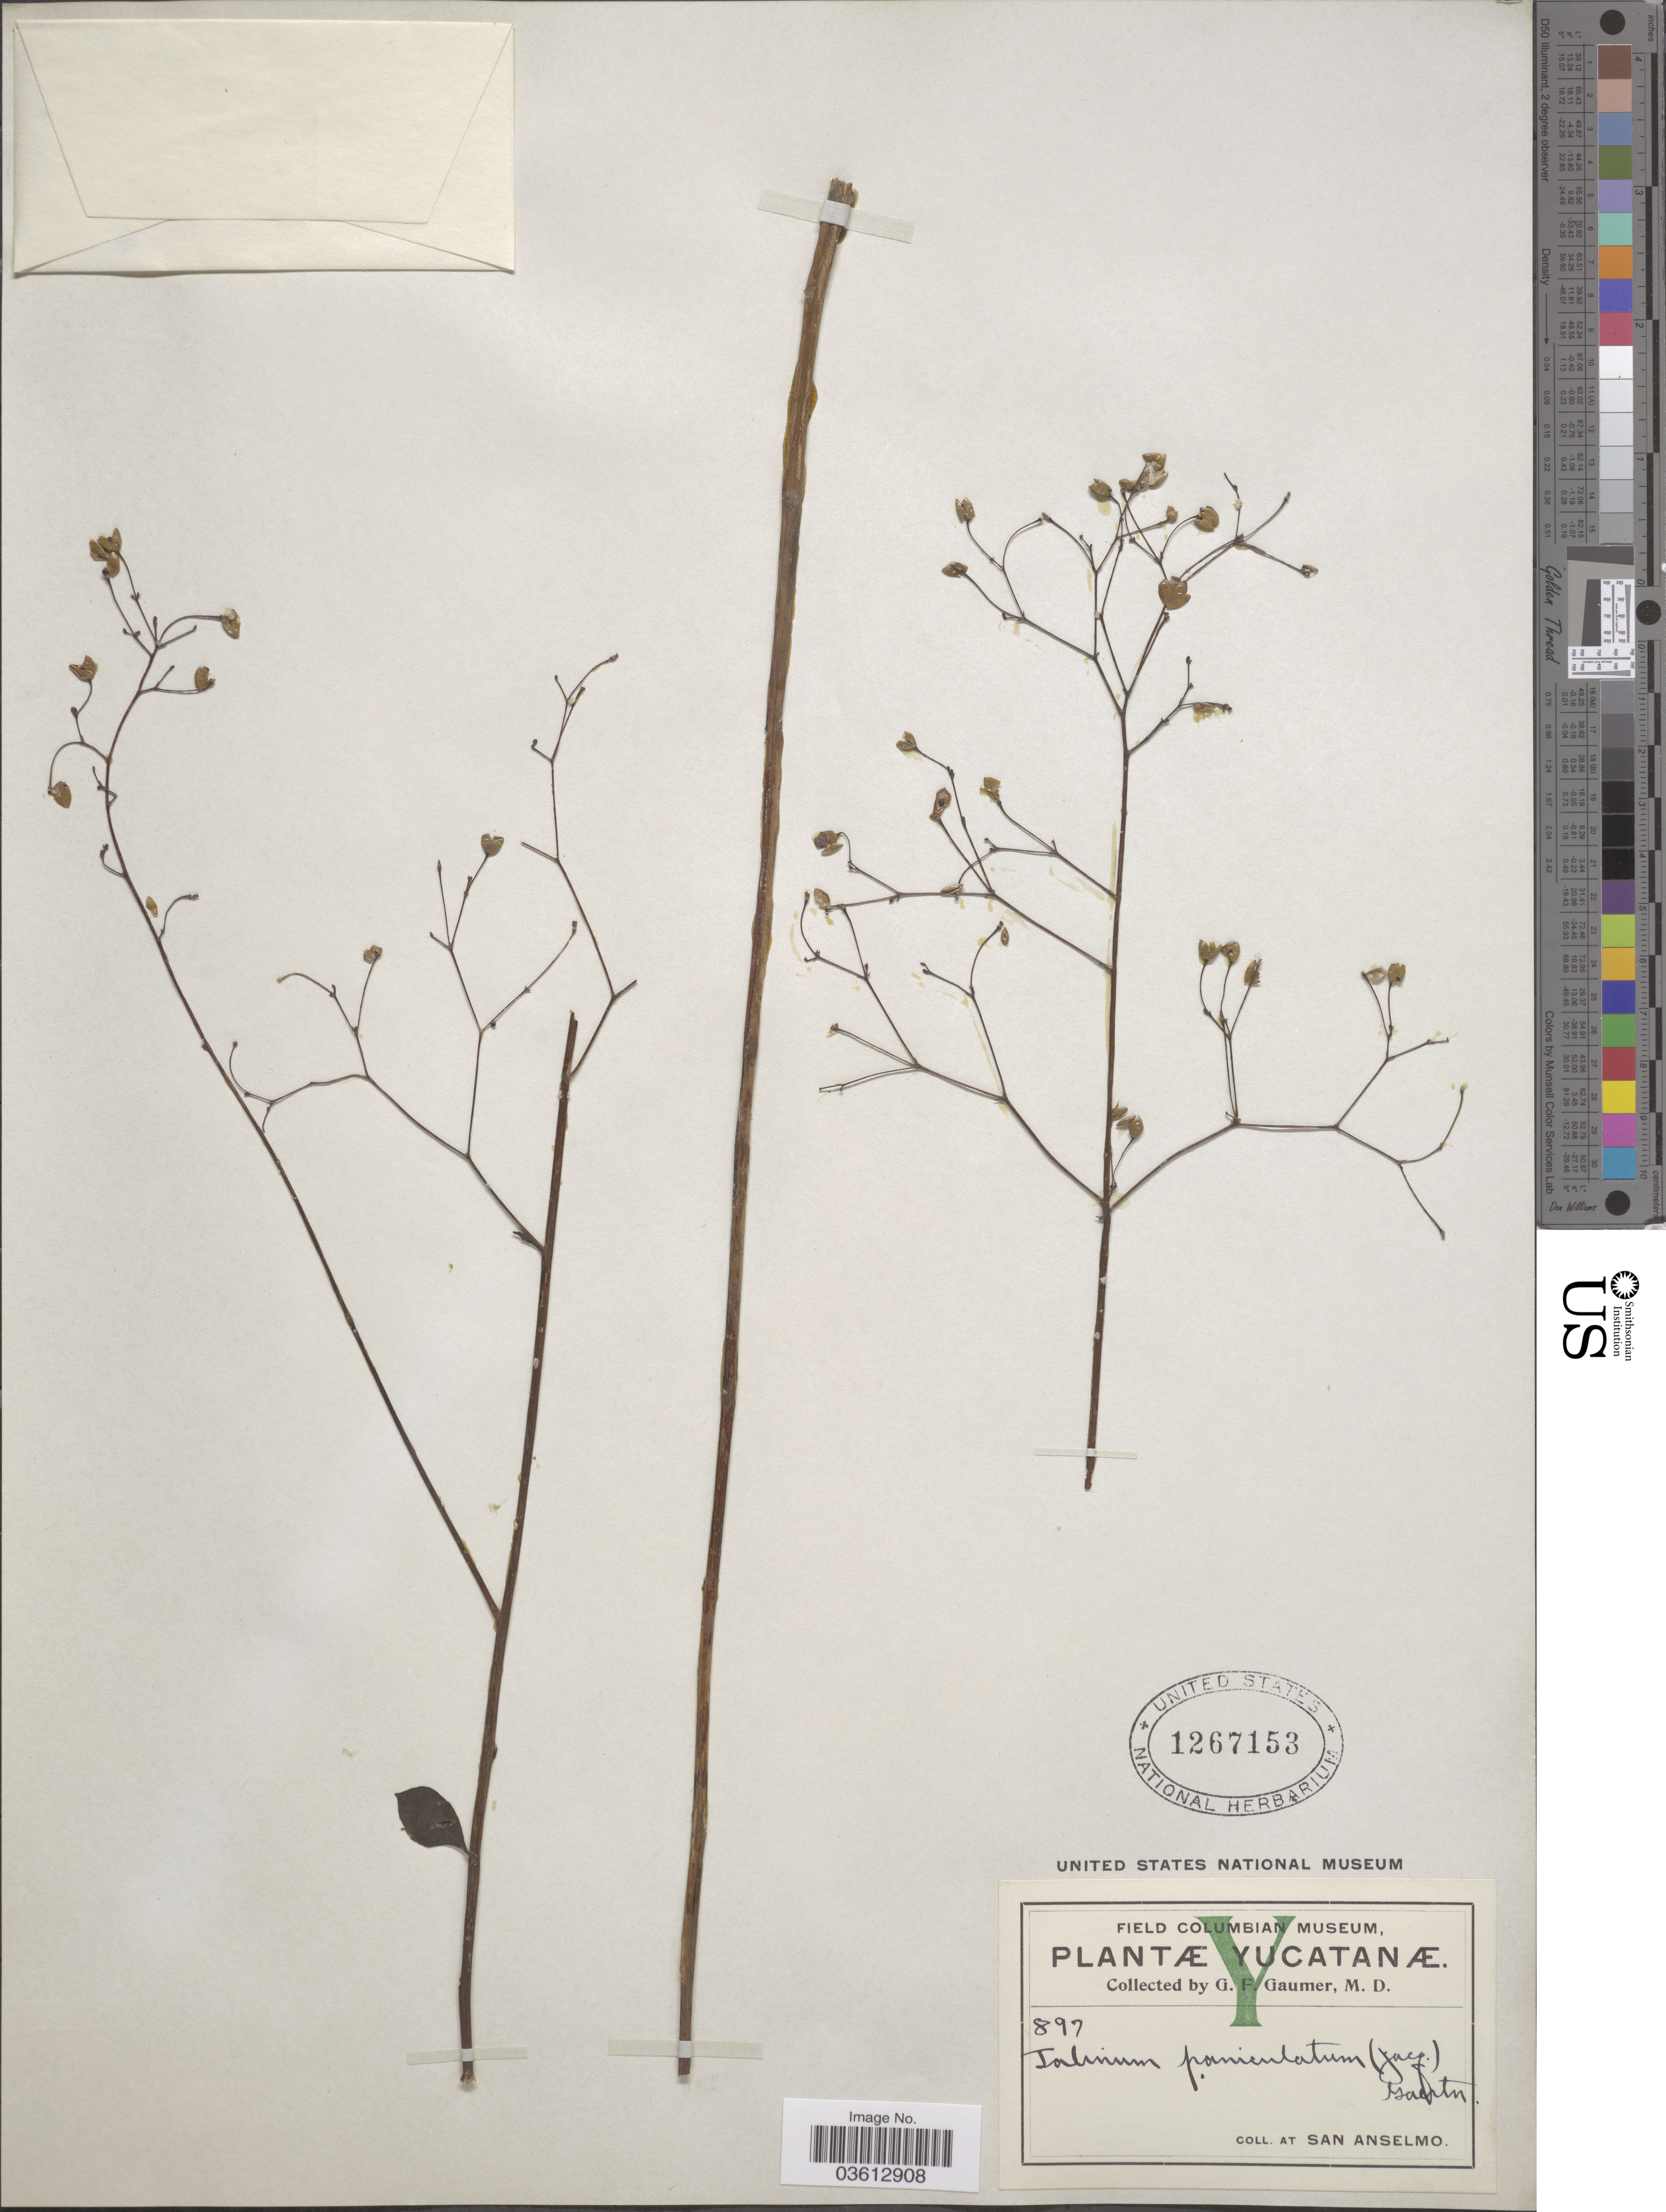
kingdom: Plantae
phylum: Tracheophyta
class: Magnoliopsida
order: Caryophyllales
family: Talinaceae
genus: Talinum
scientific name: Talinum paniculatum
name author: (Jacq.) Gaertn.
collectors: G. F. Gaumer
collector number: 897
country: Mexico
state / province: Yucatán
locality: At San Anselmo.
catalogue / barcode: US 1267153